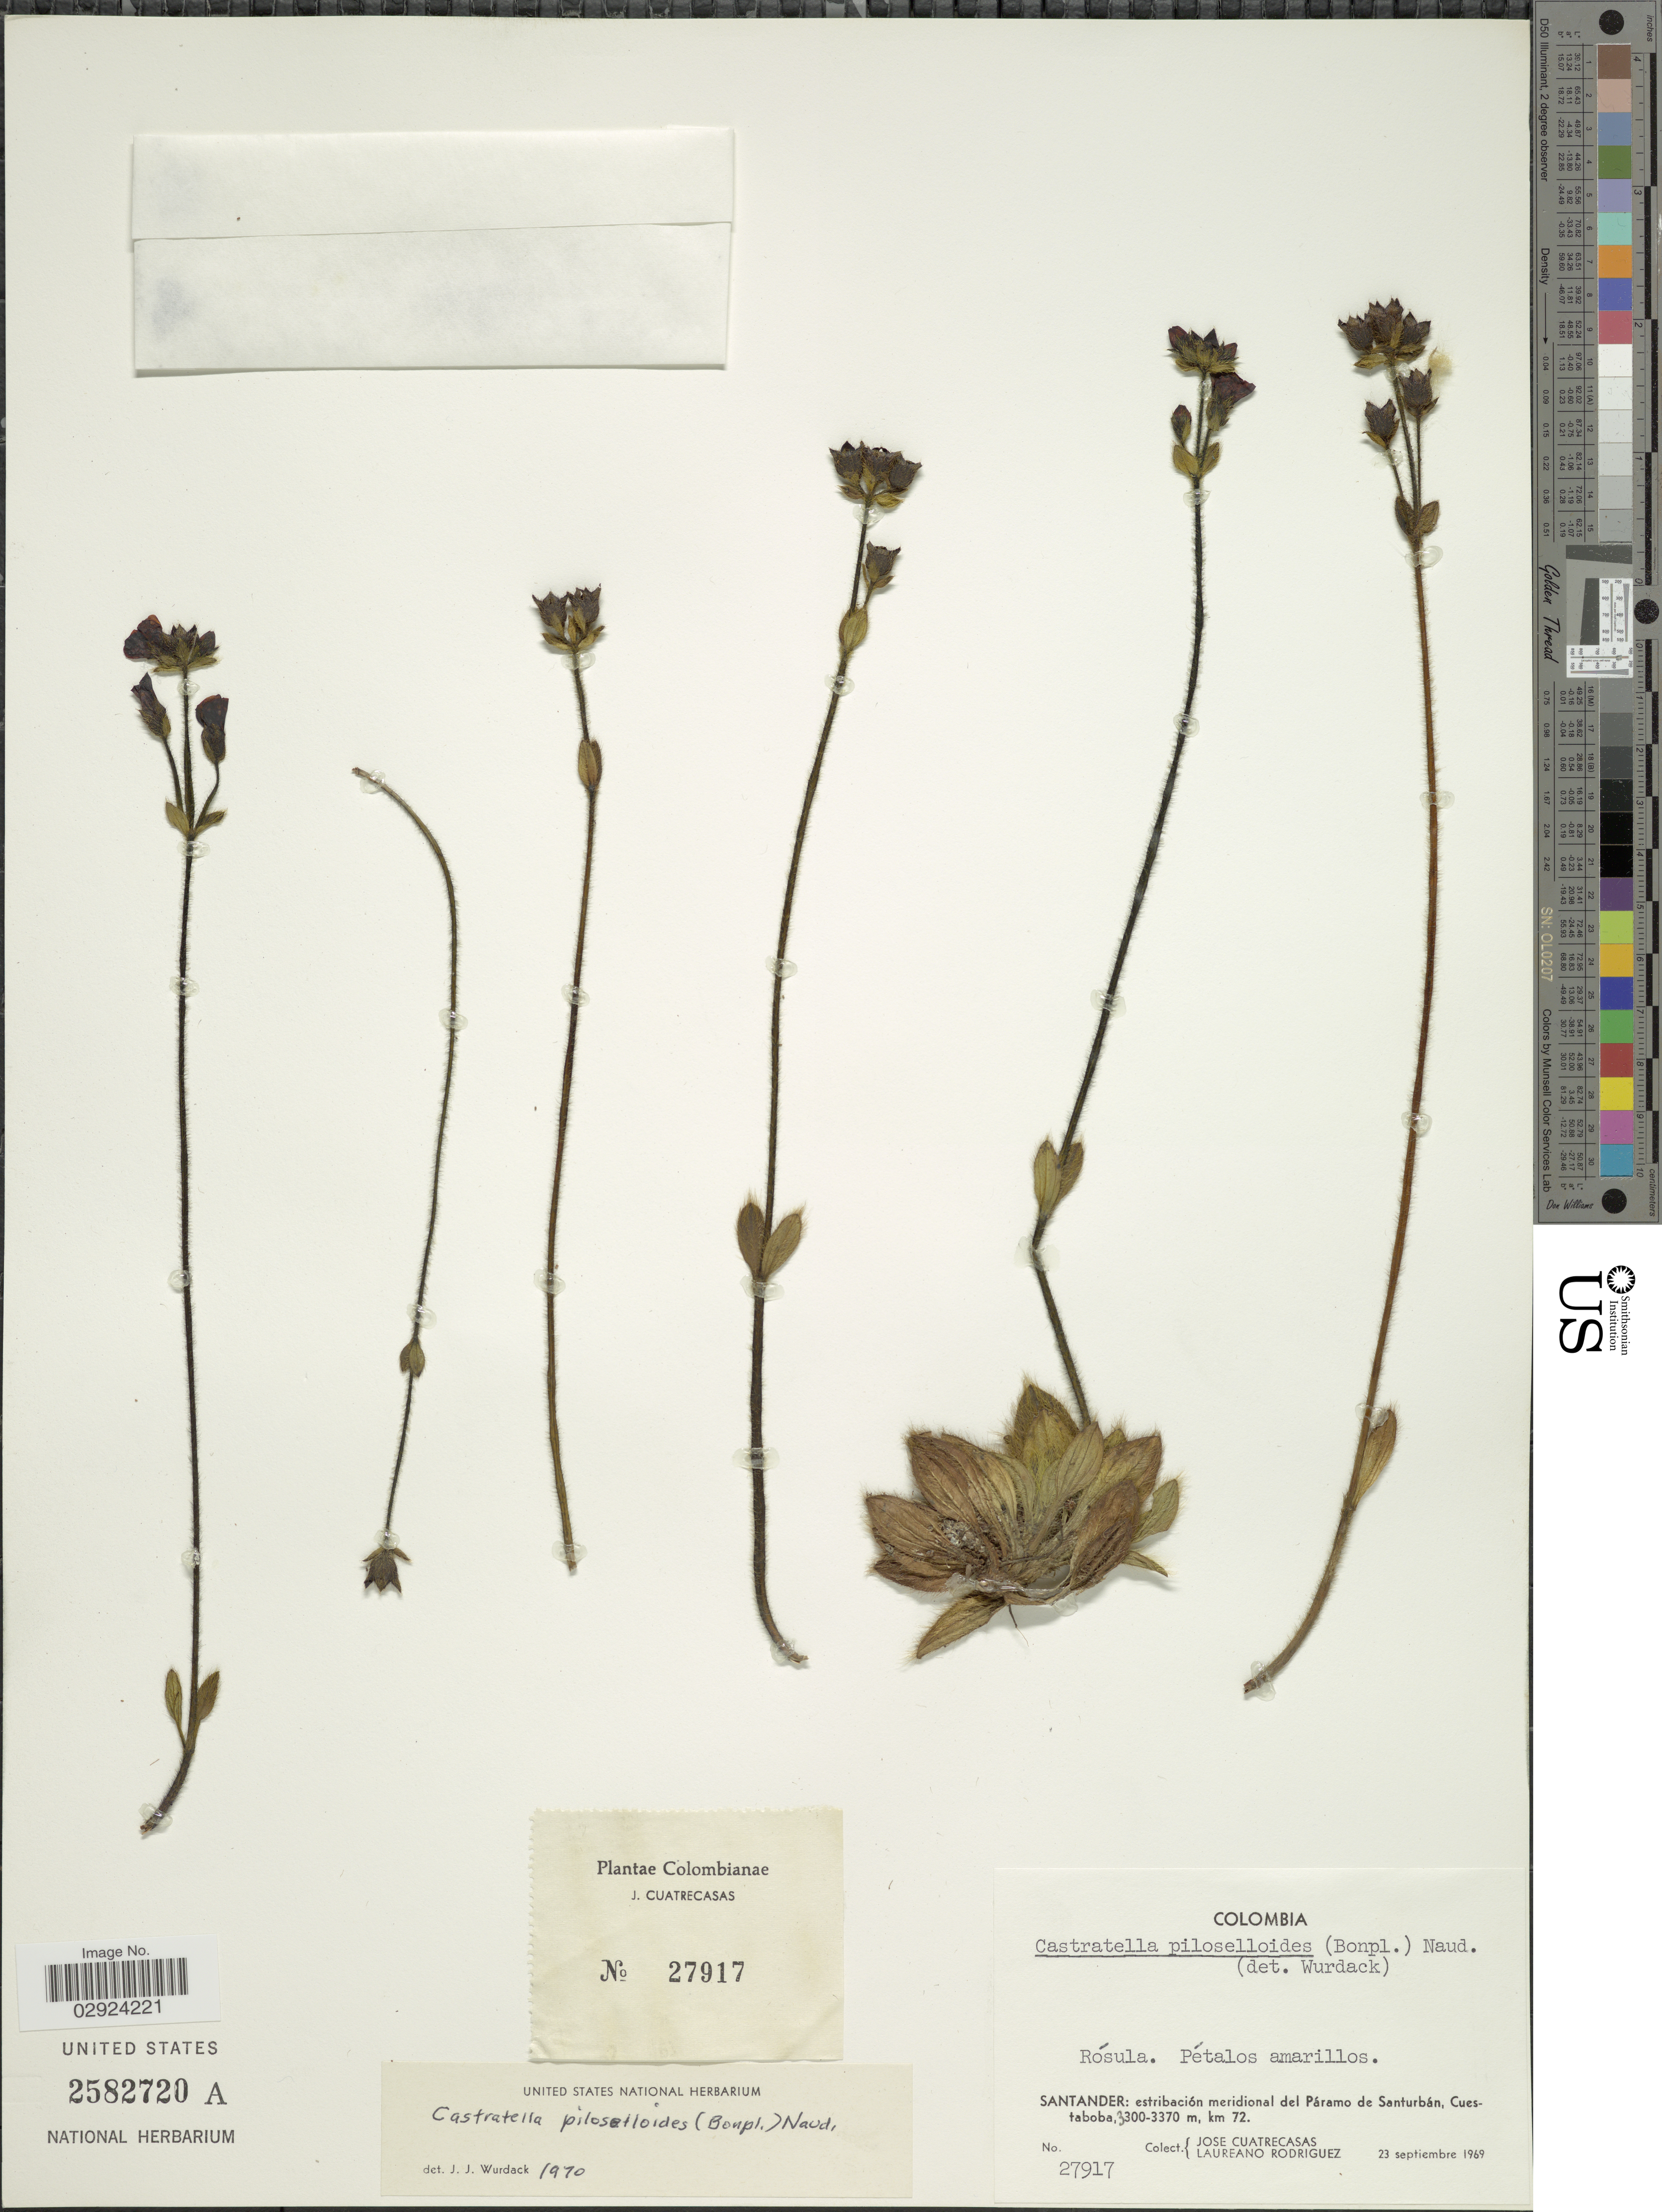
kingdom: Plantae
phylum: Tracheophyta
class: Magnoliopsida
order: Myrtales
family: Melastomataceae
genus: Castratella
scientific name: Castratella piloselloides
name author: (Bonpl.) Naudin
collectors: J. Cuatrecasas & L. Rodriguez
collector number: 27917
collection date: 1969-09-23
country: Colombia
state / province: Santander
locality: Estribación meridional del Páramo de Santurbán, Cuestaboba, km 72.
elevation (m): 3300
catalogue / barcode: US 2582720A